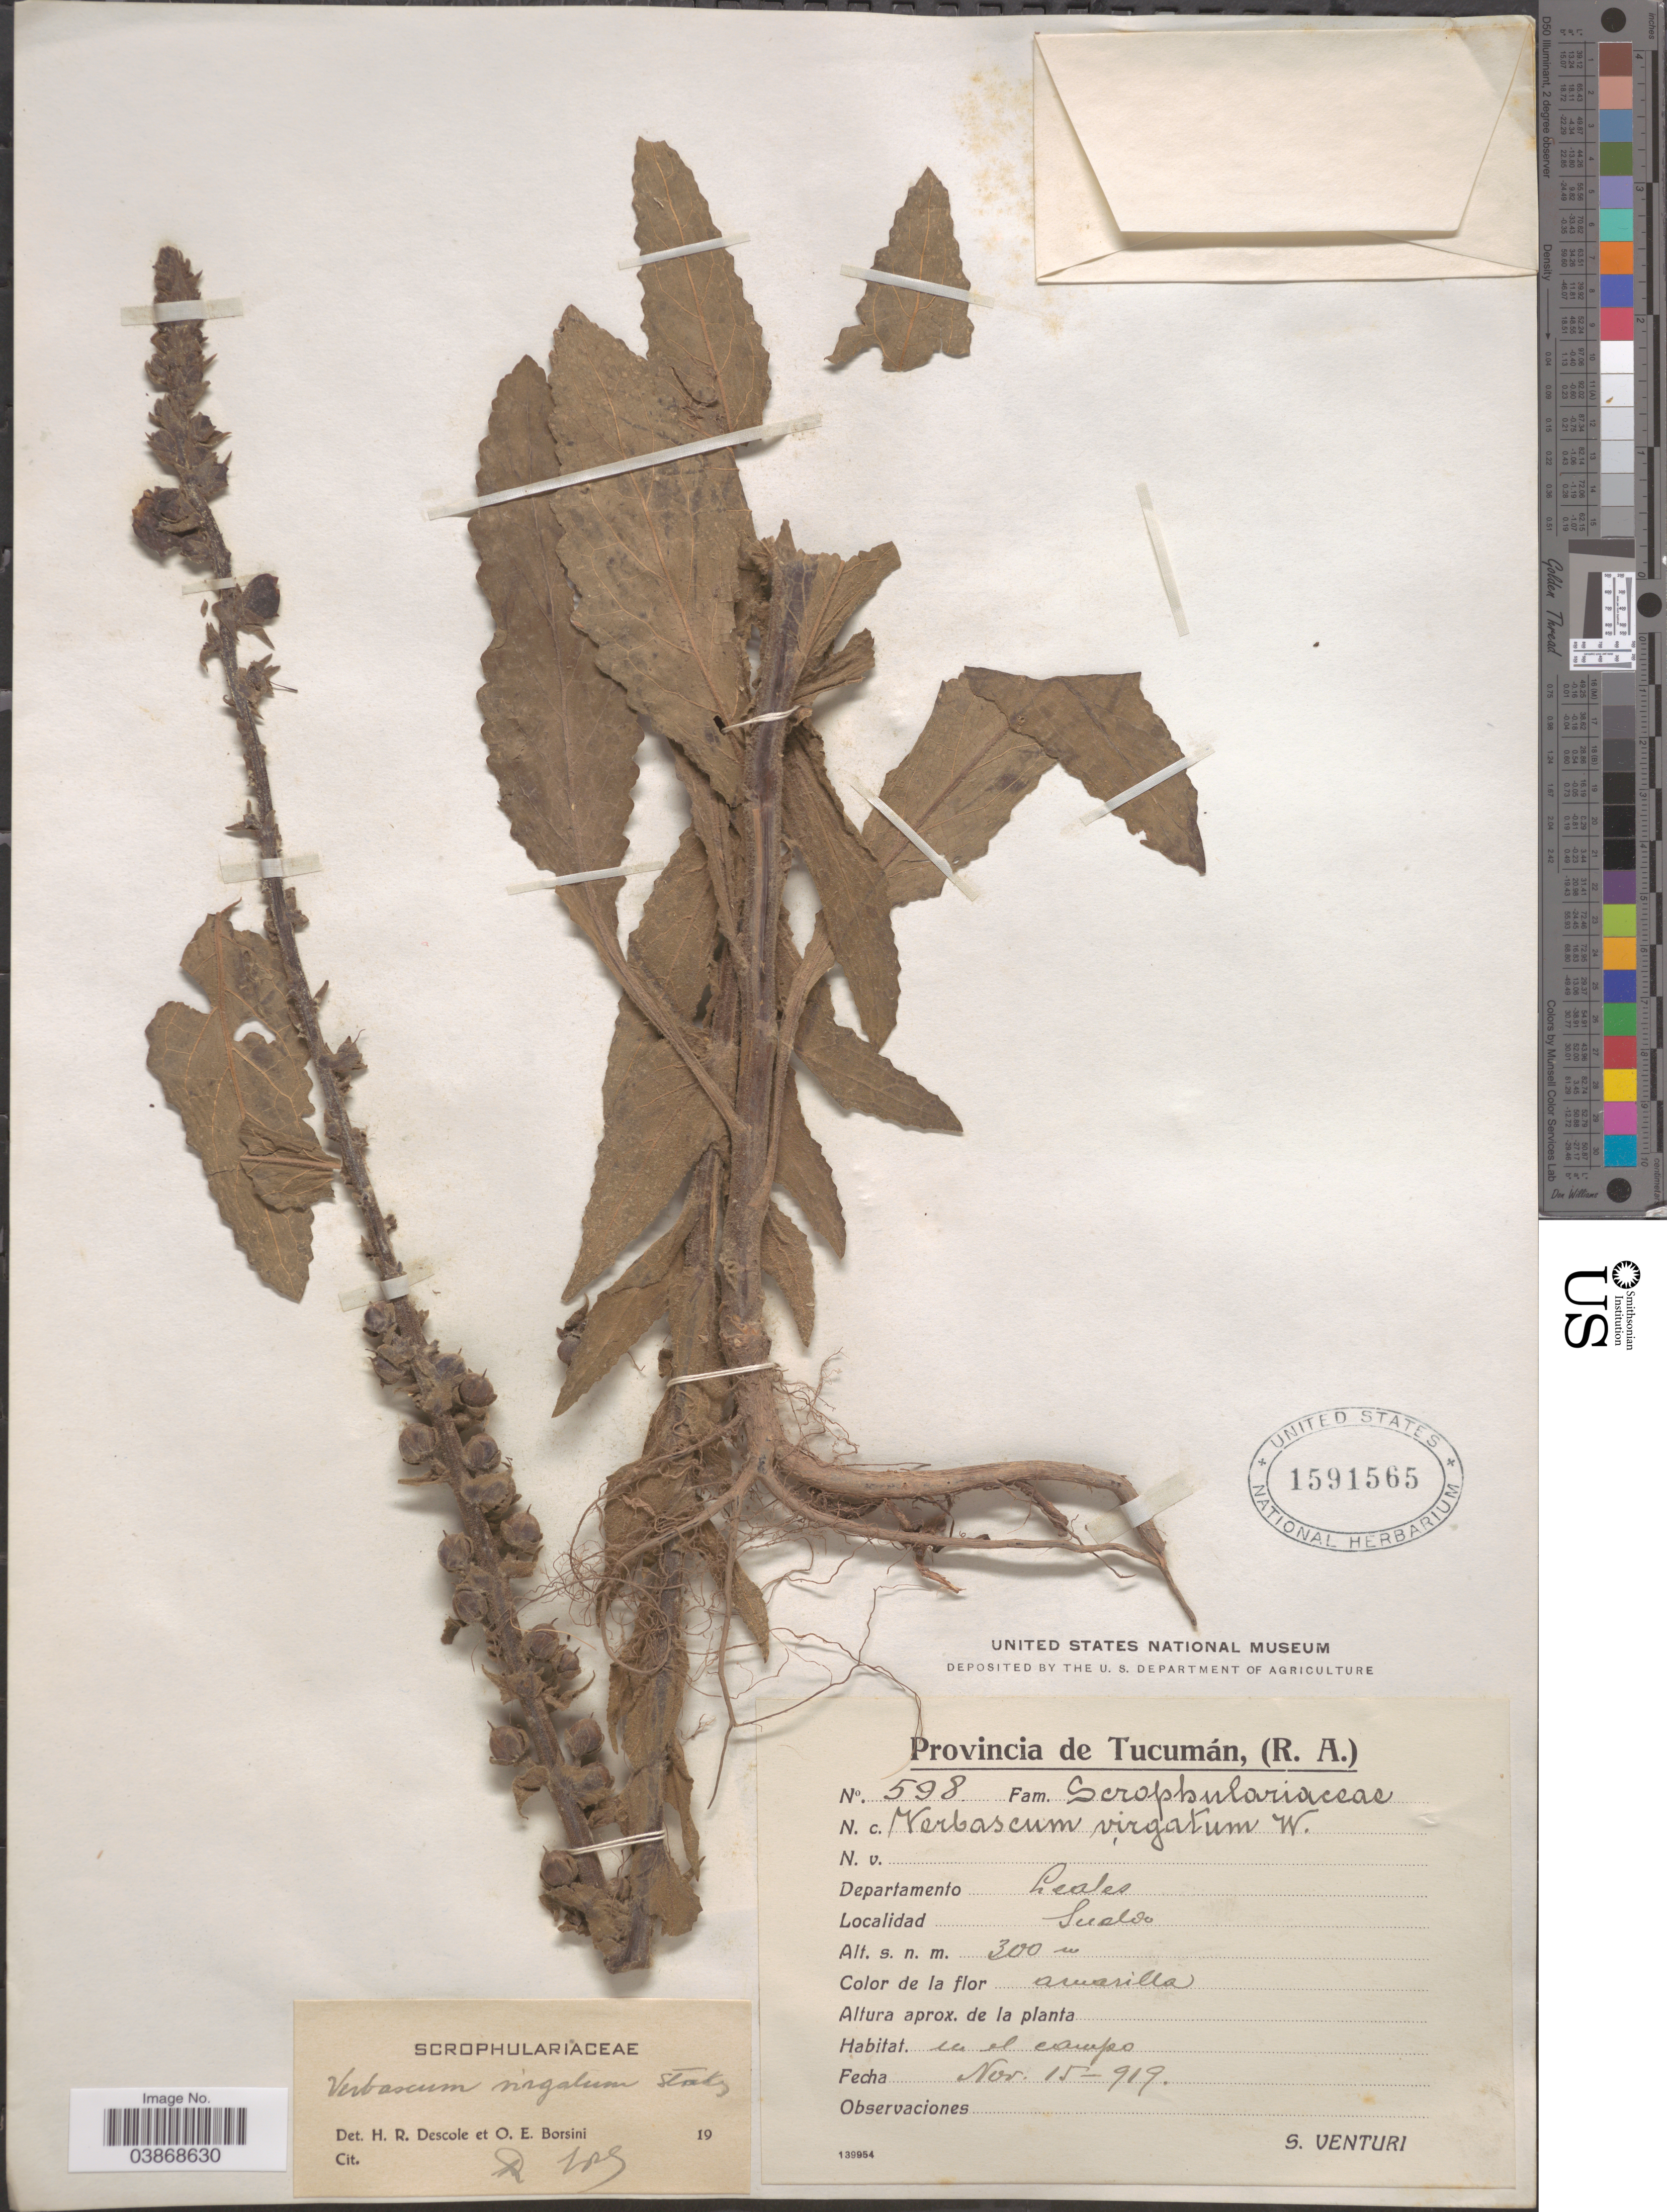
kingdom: Plantae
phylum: Tracheophyta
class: Magnoliopsida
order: Lamiales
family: Scrophulariaceae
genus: Verbascum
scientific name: Verbascum virgatum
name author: Stokes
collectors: S. Venturi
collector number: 598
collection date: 1919-11-15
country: Argentina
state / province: Tucuman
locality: Departamento Leales. Suelvo.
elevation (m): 300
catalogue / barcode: US 1591565